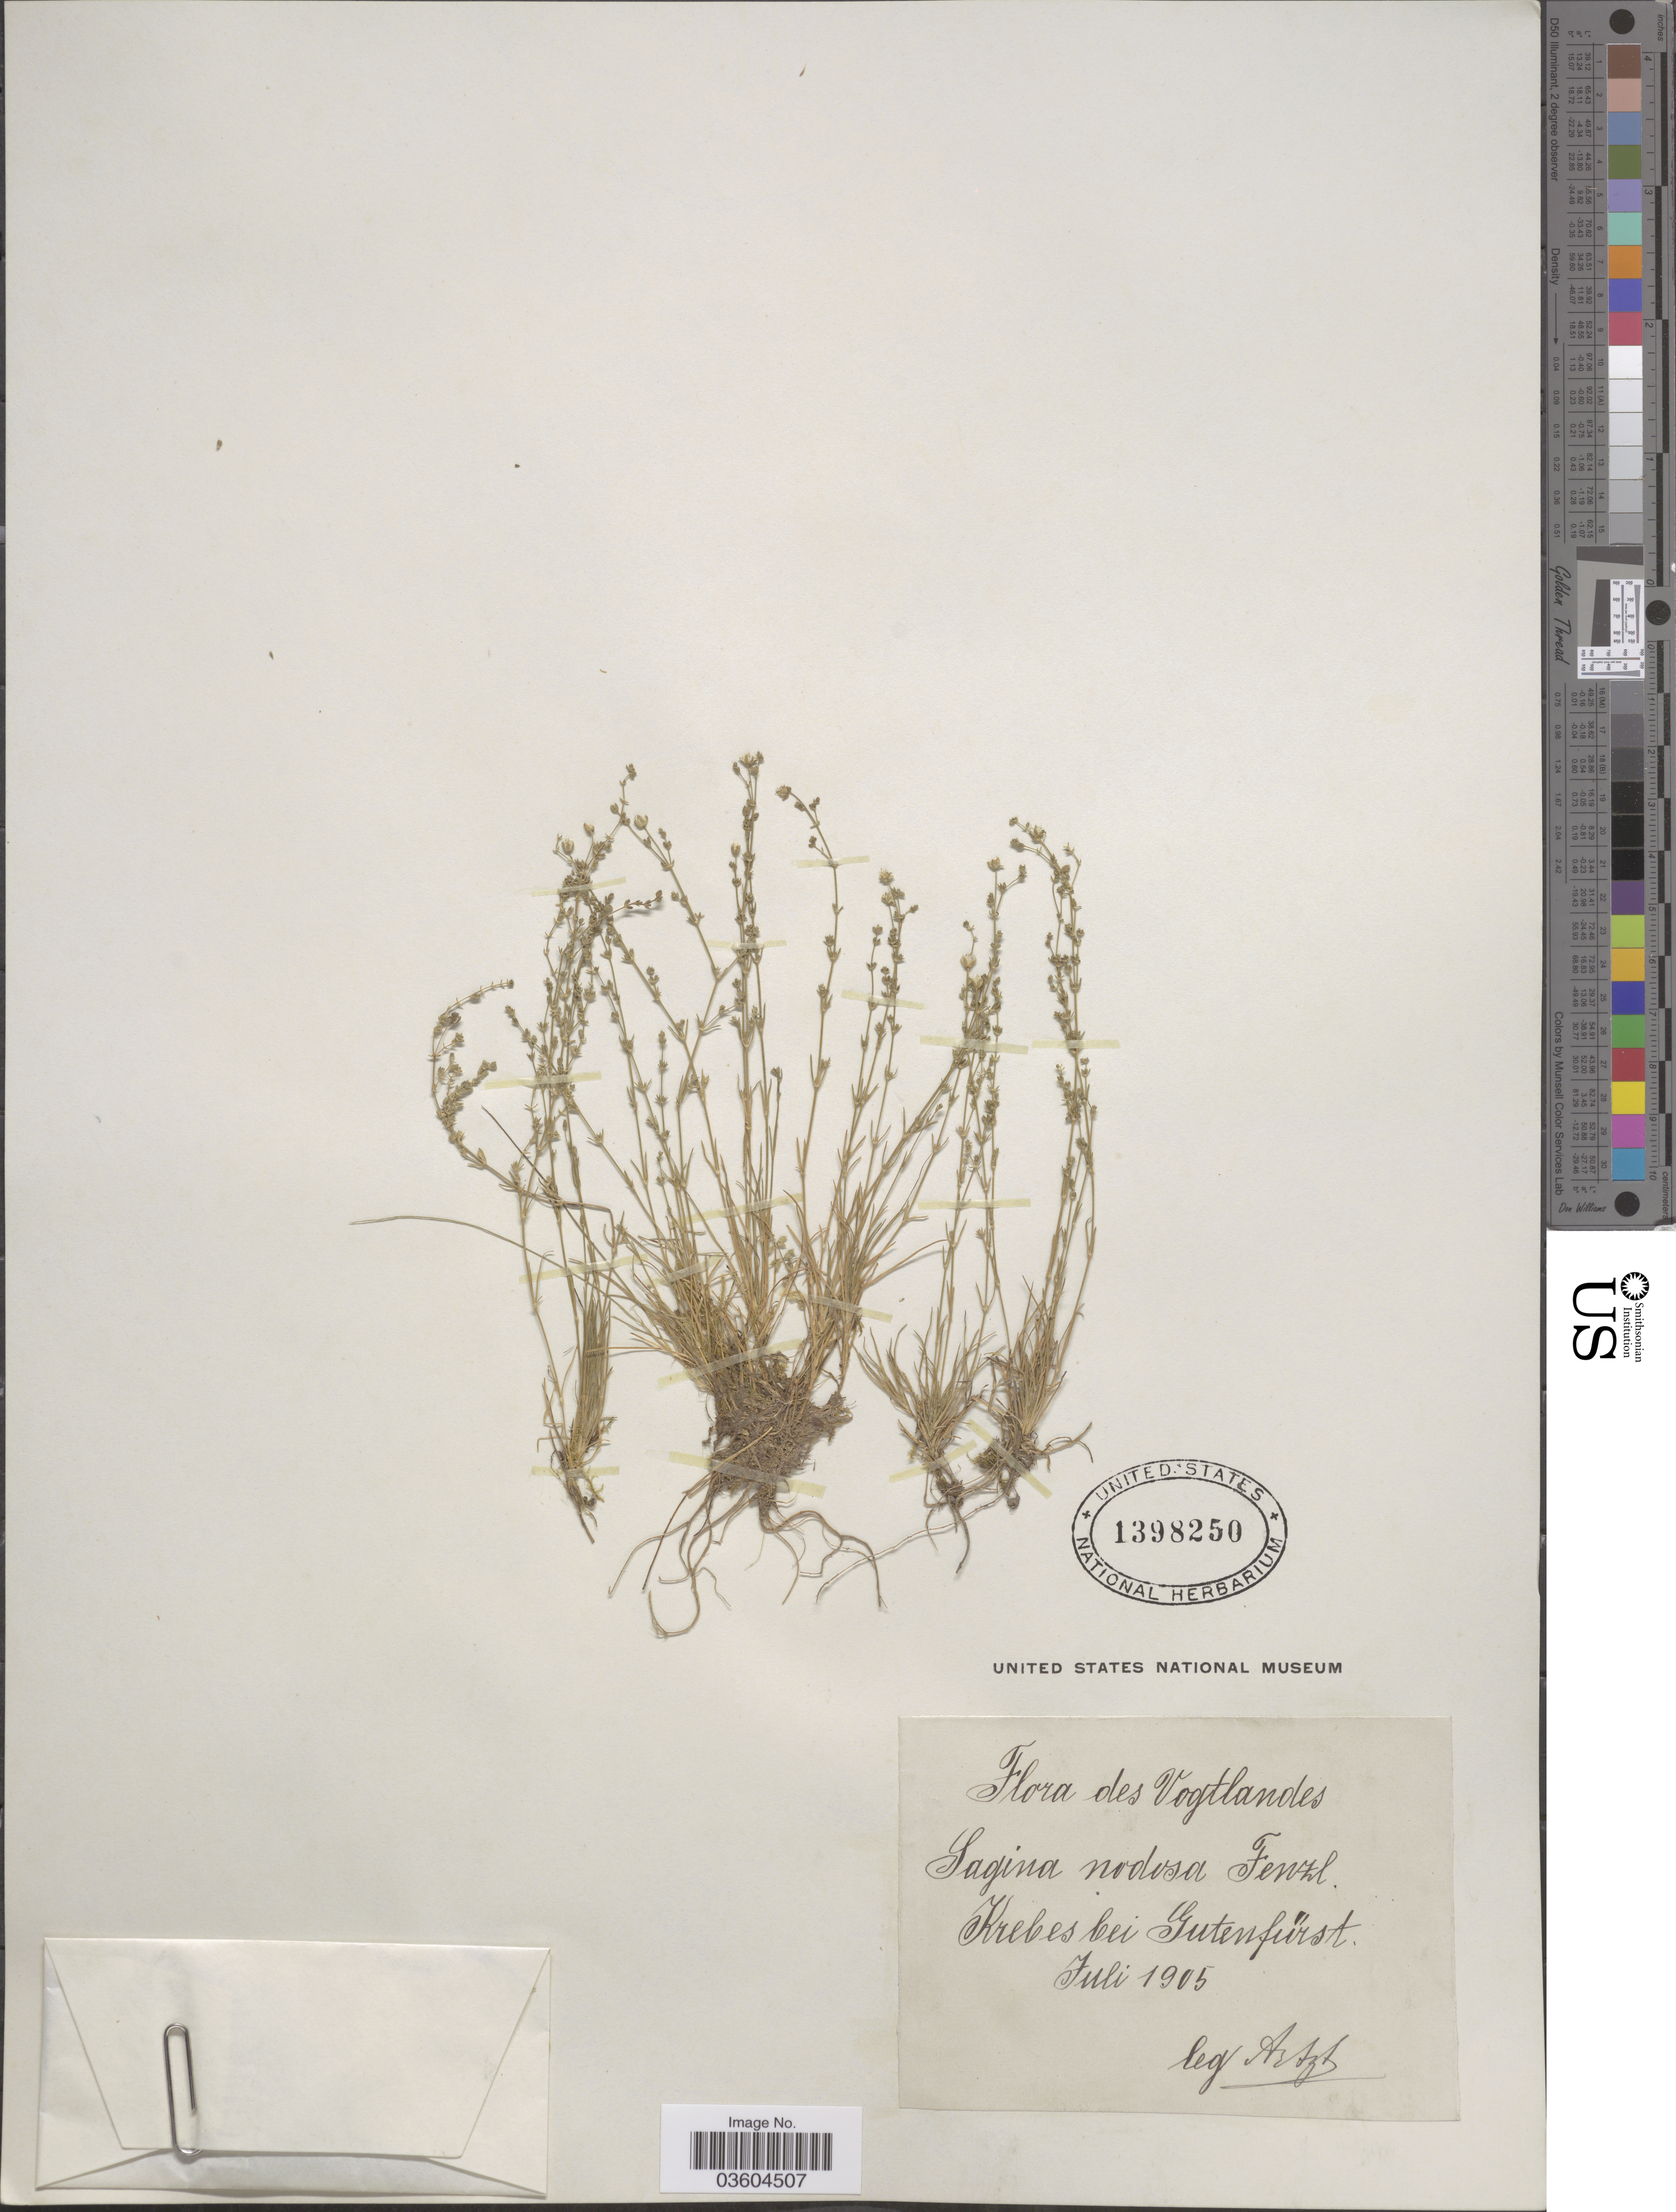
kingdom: Plantae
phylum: Tracheophyta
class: Magnoliopsida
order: Caryophyllales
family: Caryophyllaceae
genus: Sagina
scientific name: Sagina nodosa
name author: (L.) Fenzl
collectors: -. Artzt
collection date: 1905-07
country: Germany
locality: Vogtlandes. Krebes bei Gutenfürst.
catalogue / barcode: US 1398250